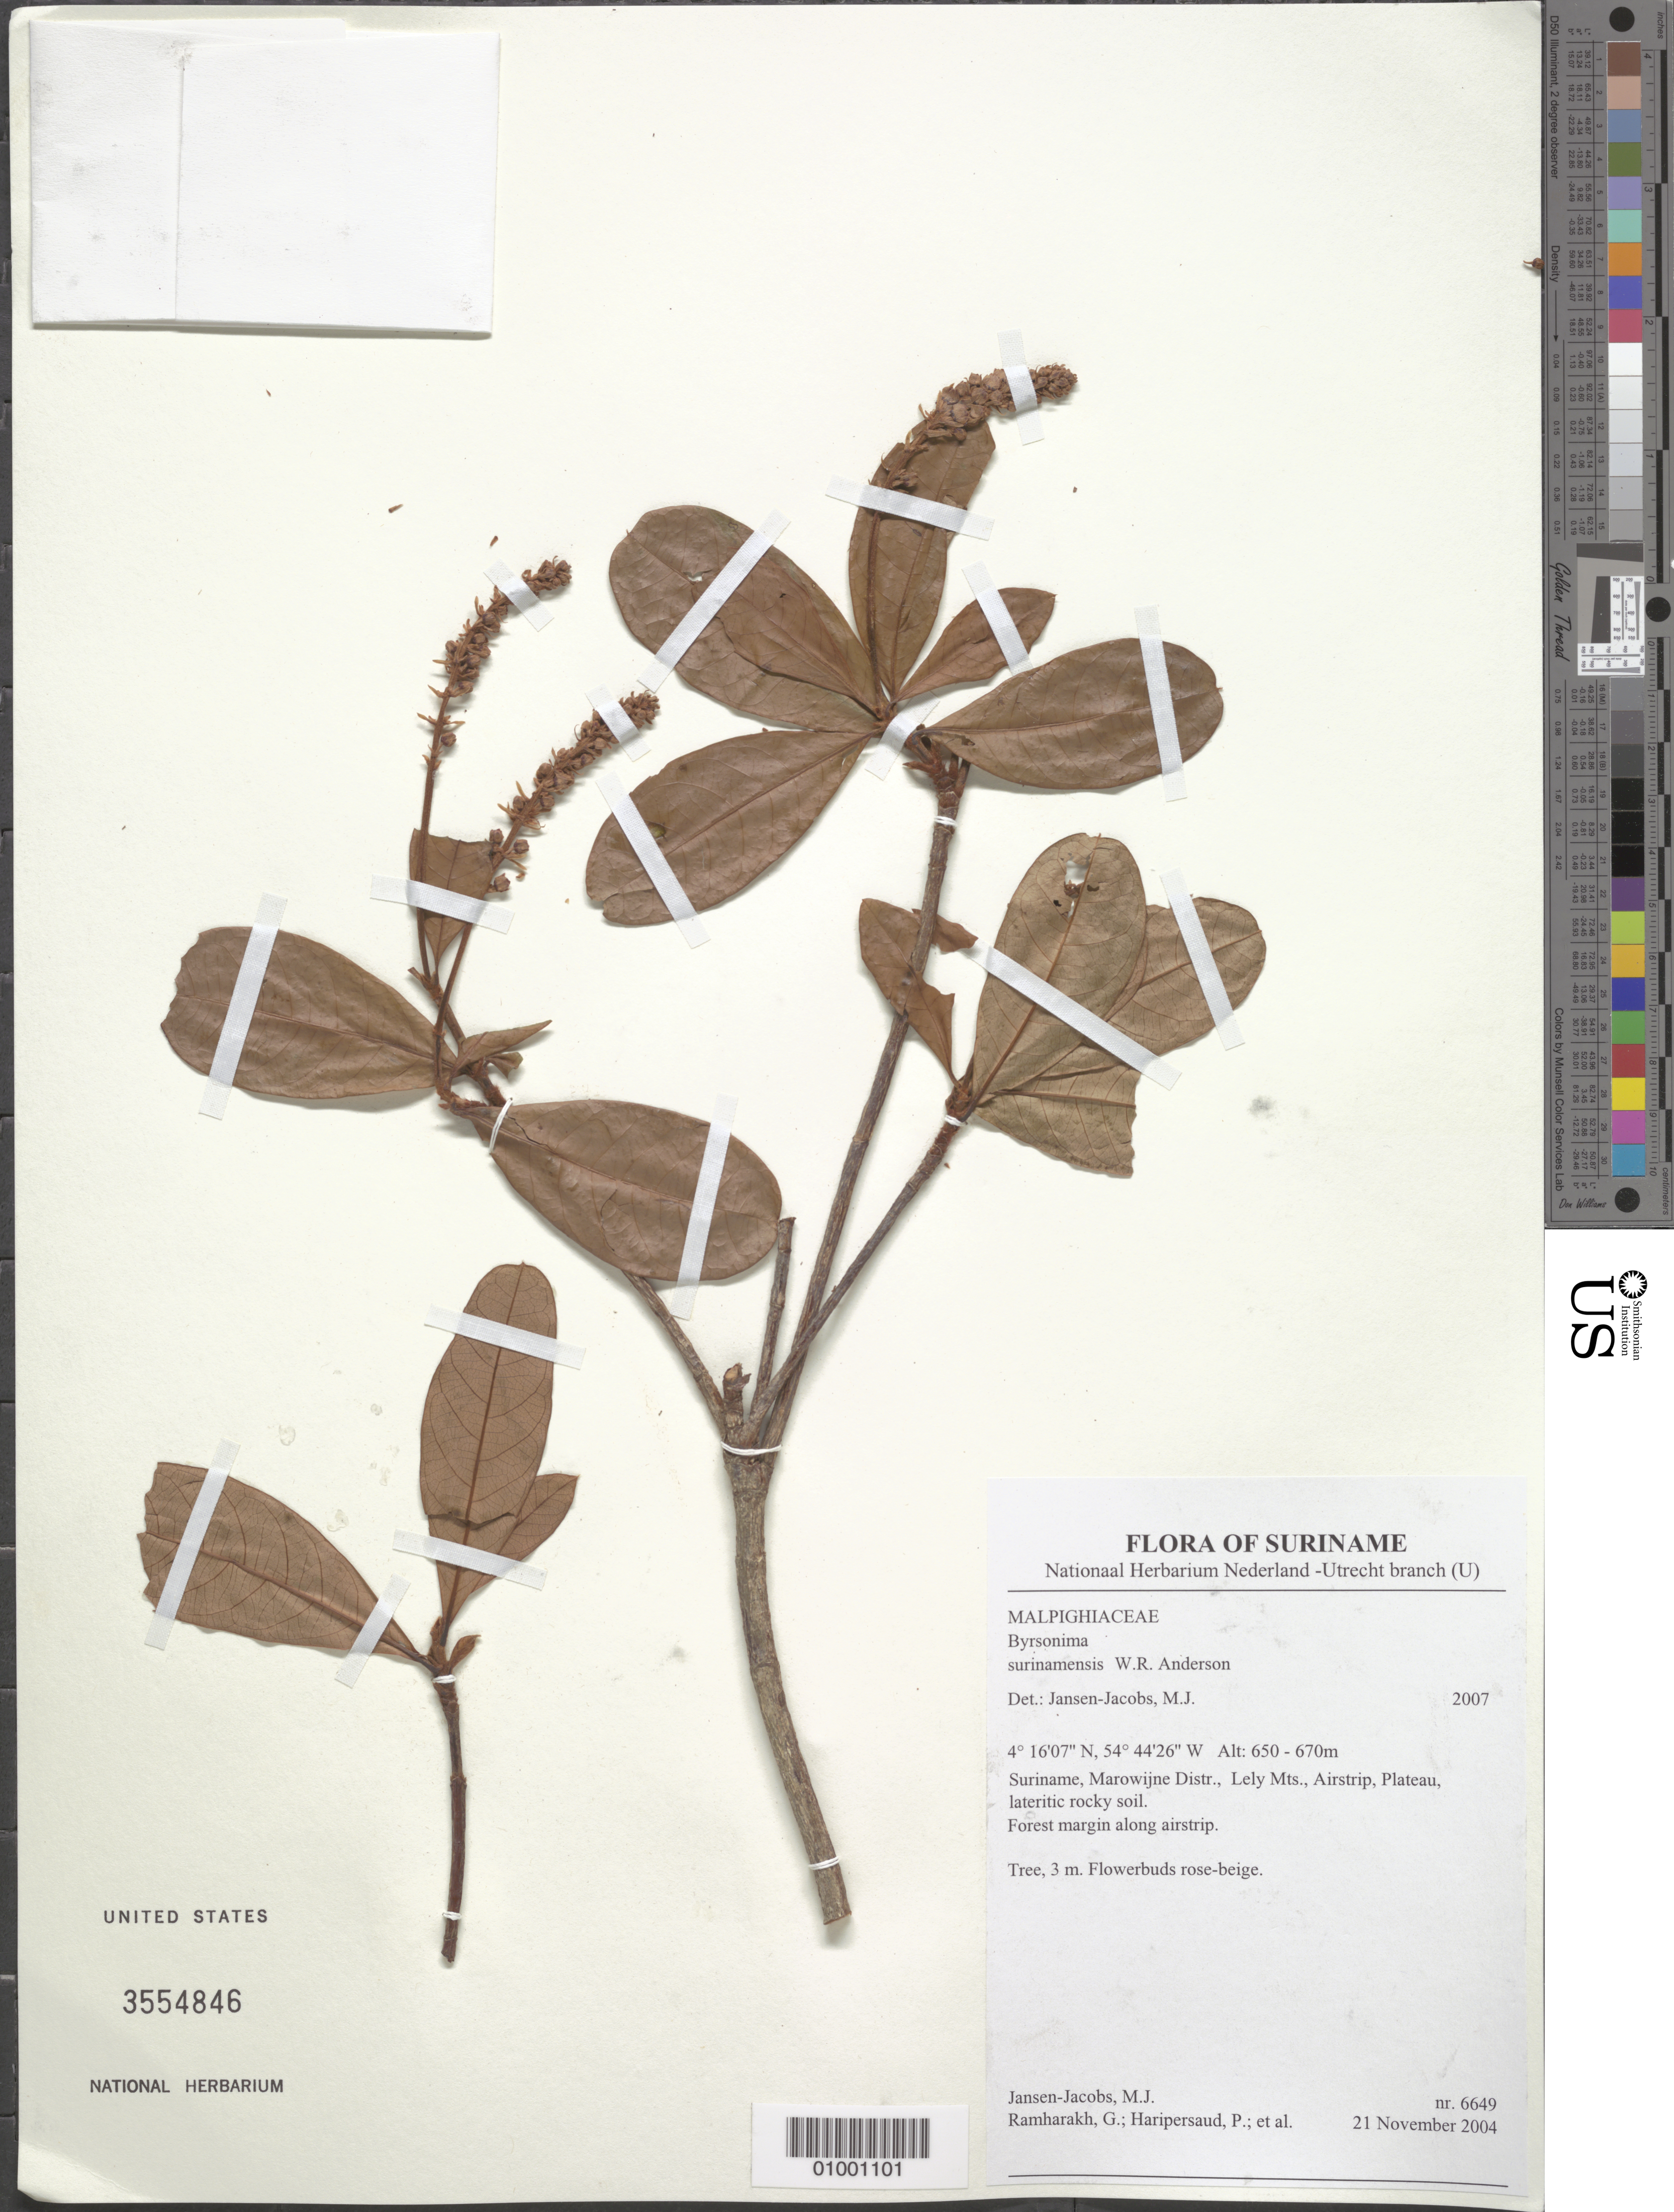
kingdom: Plantae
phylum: Tracheophyta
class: Magnoliopsida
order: Malpighiales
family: Malpighiaceae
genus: Byrsonima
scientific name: Byrsonima surinamensis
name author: W.R. Anderson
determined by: Jansen-Jacobs, M. J., (U), Nationaal Herbarium Nederland, Utrecht University branch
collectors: M. J. Jansen-Jacobs et al.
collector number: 6649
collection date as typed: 21-Nov-04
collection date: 2004-11-21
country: Suriname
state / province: Marowijne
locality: Lely Mts., Airstrip, Plateau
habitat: Lateritic rocky soil. Forest margin along airstrip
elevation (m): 650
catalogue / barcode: US 3554846